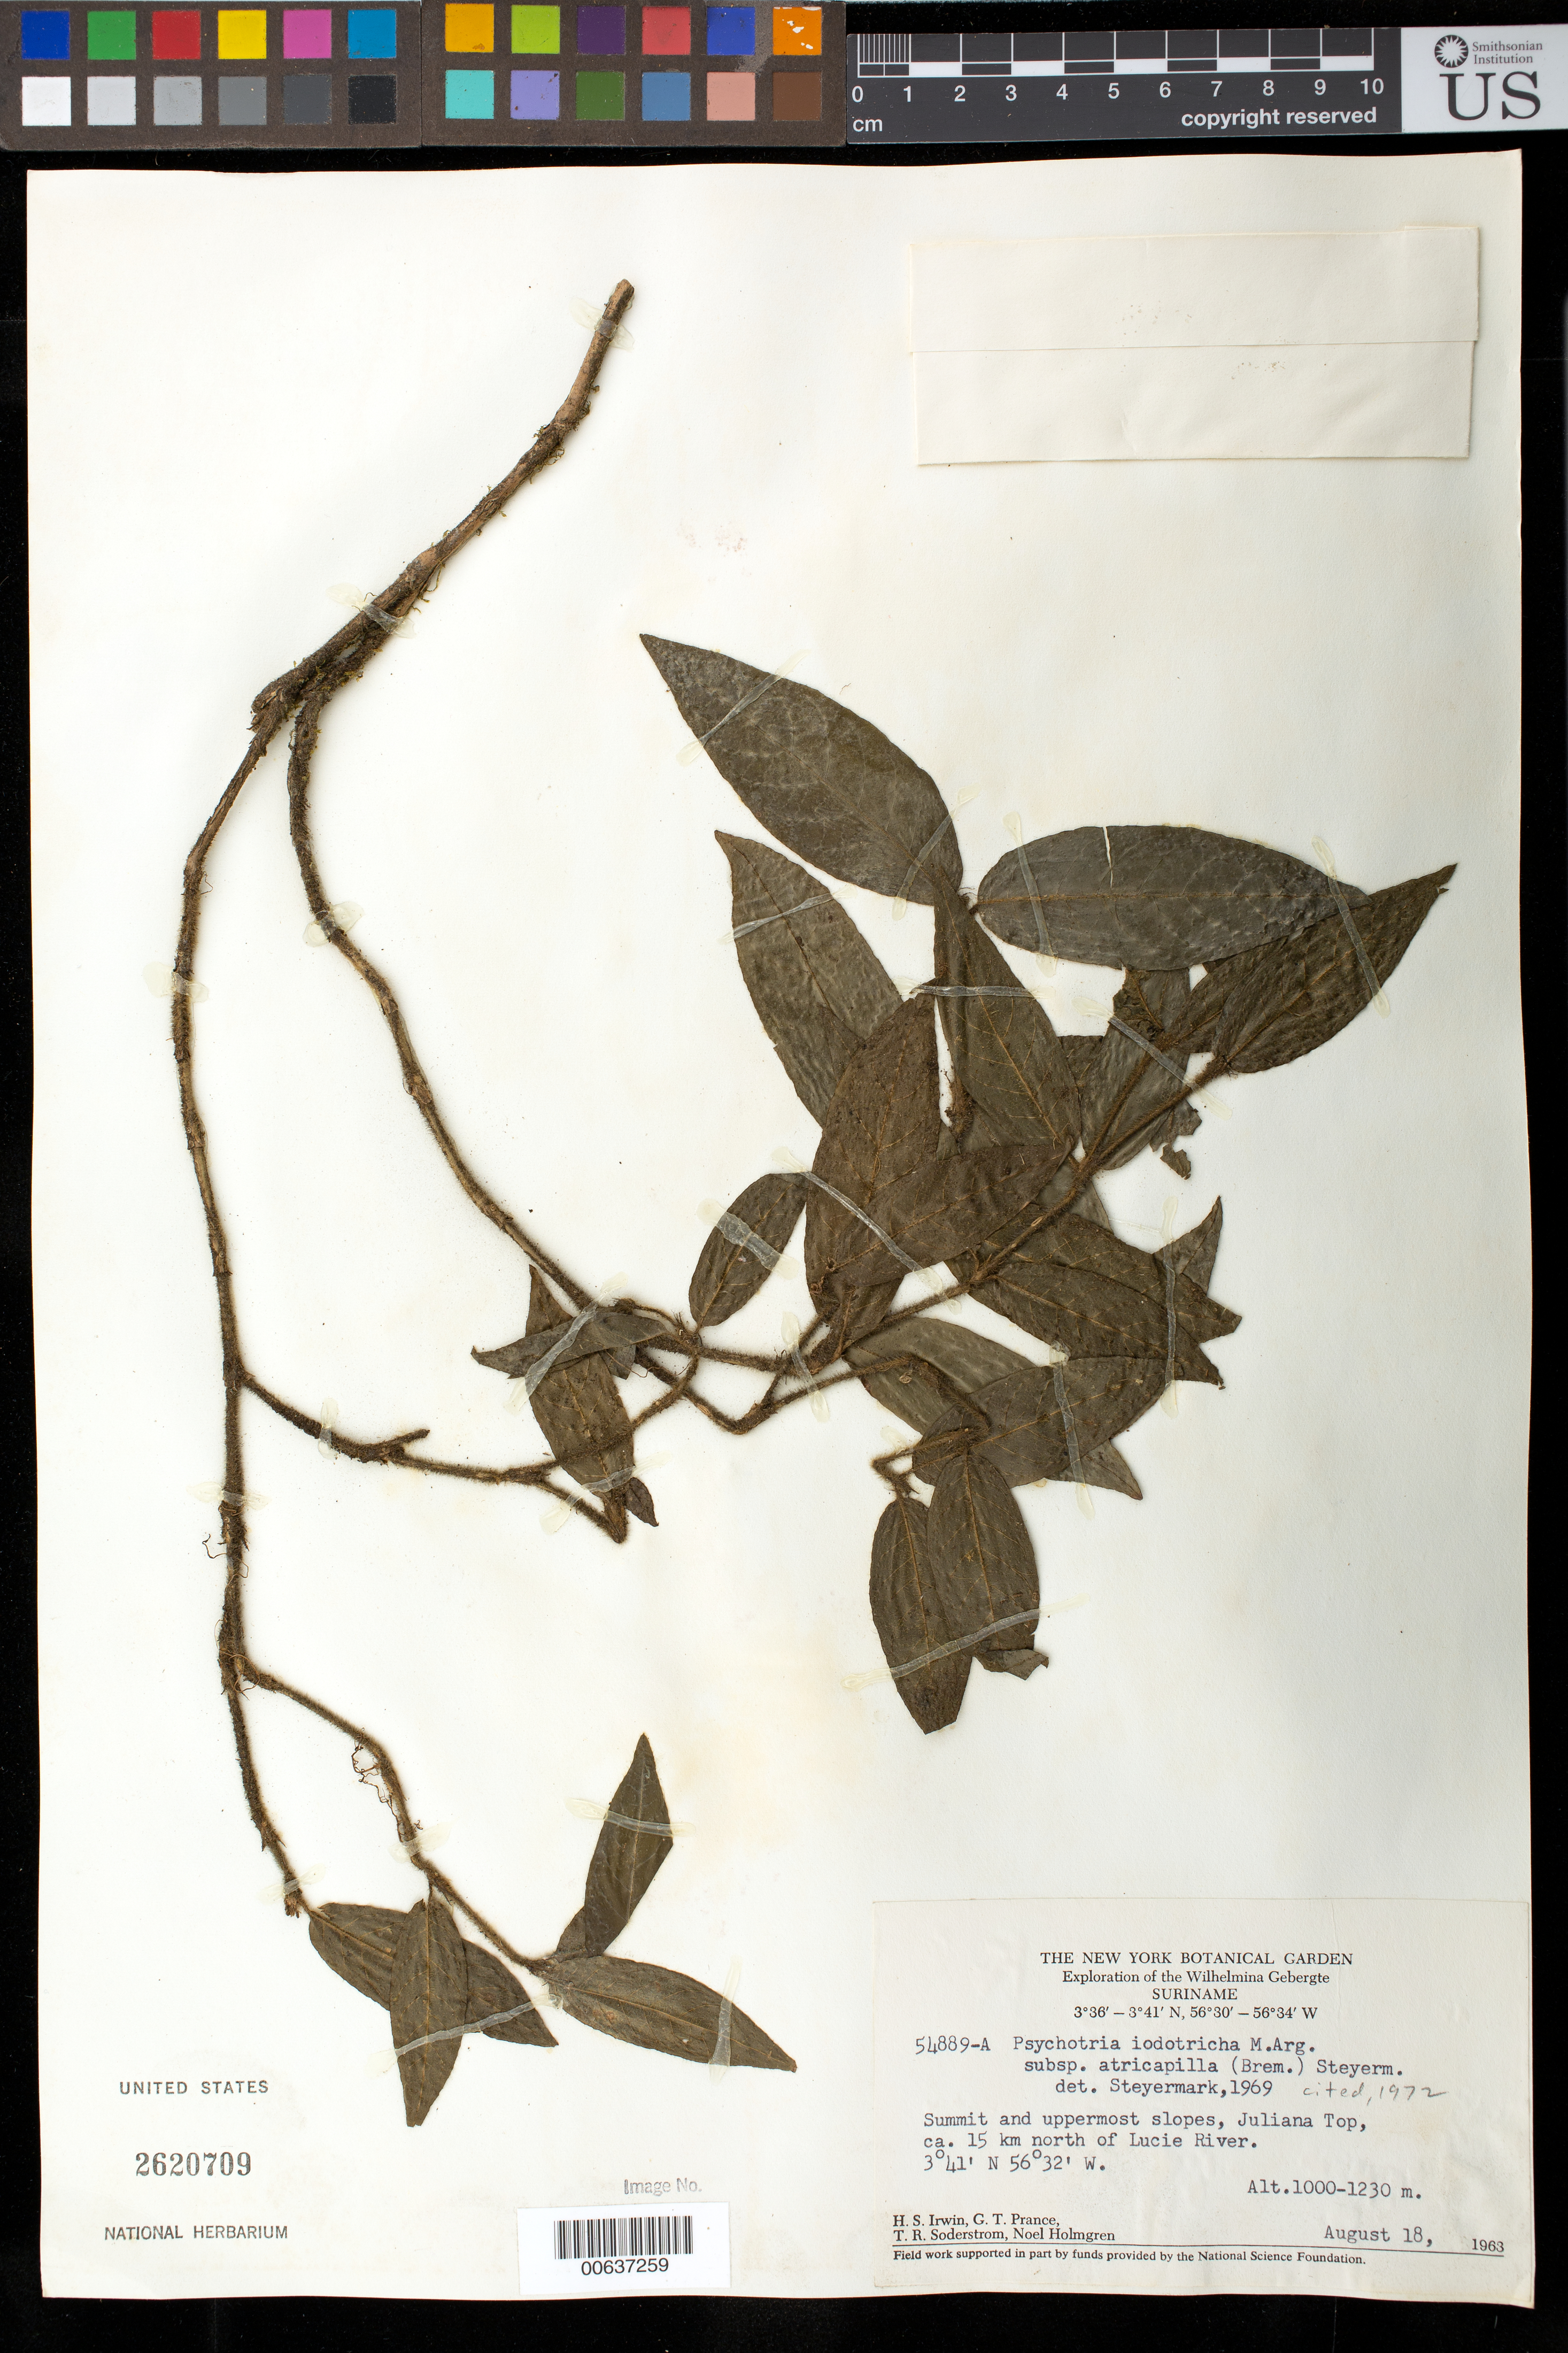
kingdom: Plantae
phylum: Tracheophyta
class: Magnoliopsida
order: Gentianales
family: Rubiaceae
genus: Palicourea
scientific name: Palicourea iodotricha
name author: (Müll. Arg.) Delprete & J.H. Kirkbr.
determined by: Kirkbride, J. H., Jr.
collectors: H. Irwin, G. T. Prance, T. R. Soderstrom & N. H. Holmgren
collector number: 54889 A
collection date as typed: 18-Aug-63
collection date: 1963-08-18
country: Suriname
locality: Juliana Top, 15 km N of Lucie R., Wilhelmina Gebergte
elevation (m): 1000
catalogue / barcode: US 2620709